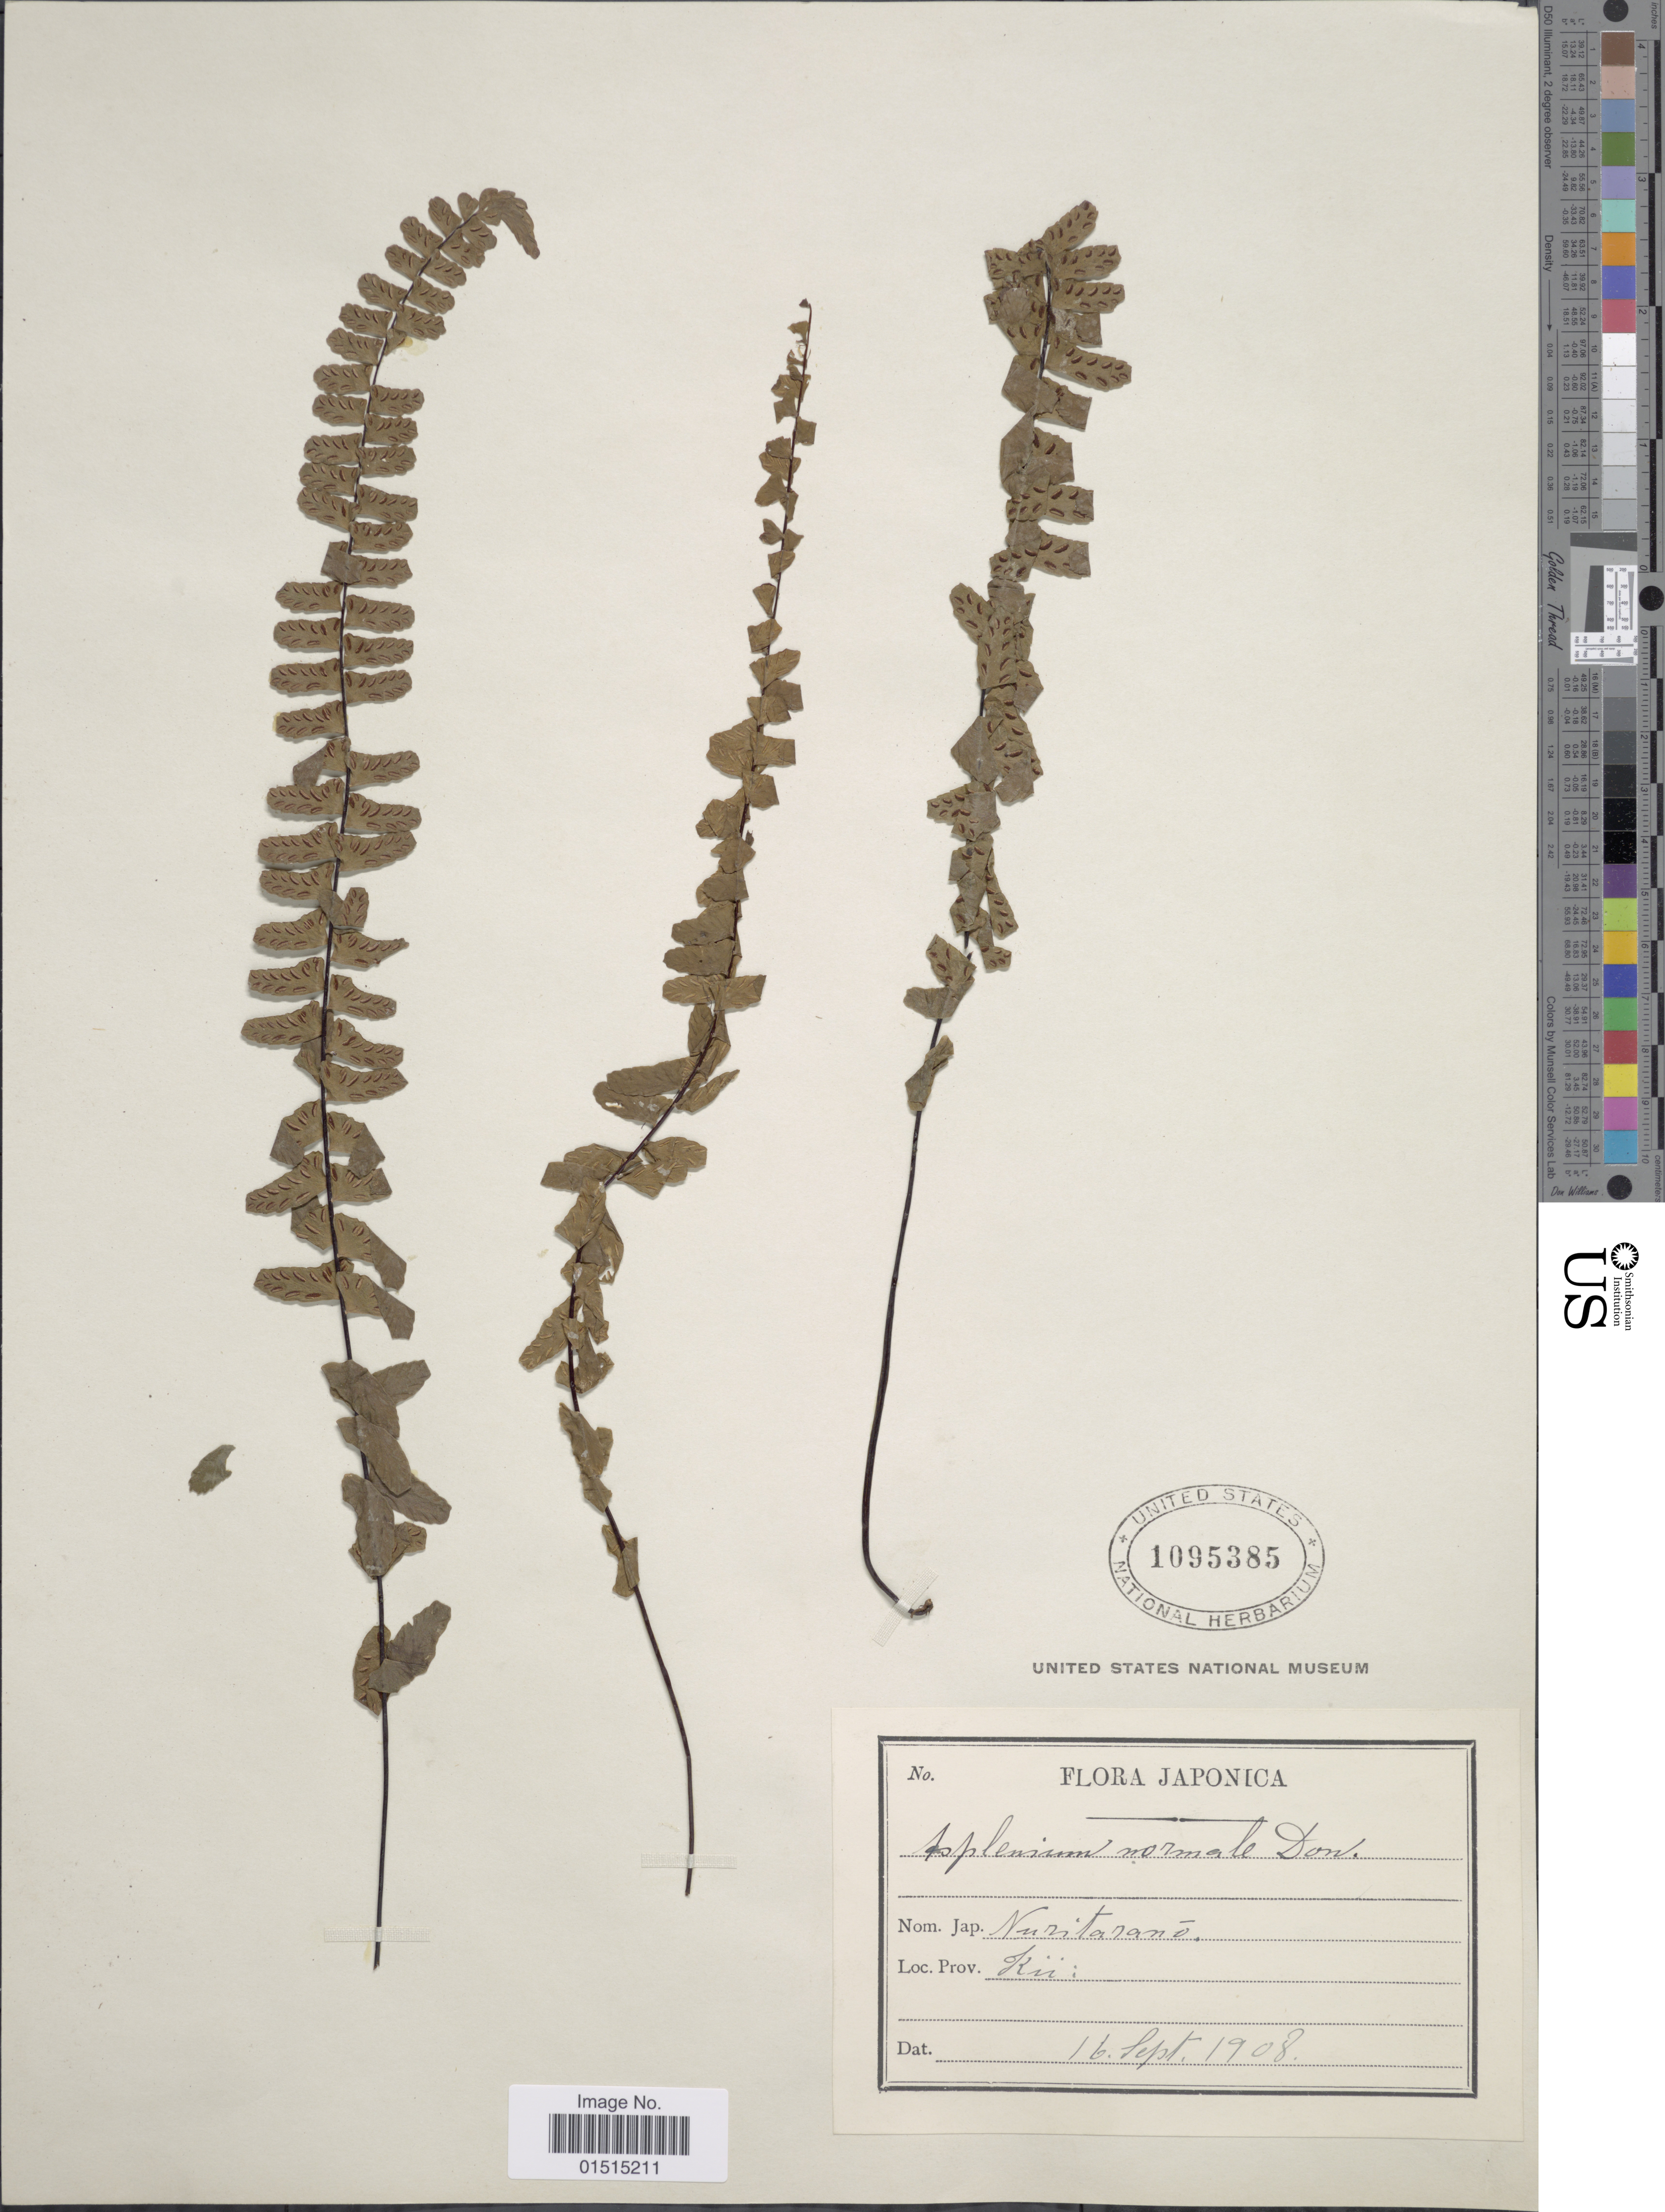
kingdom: Plantae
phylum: Tracheophyta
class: Polypodiopsida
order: Polypodiales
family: Aspleniaceae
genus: Asplenium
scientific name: Asplenium normale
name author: D. Don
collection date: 1908-09-16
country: Japan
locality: Kii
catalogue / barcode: US 1095385